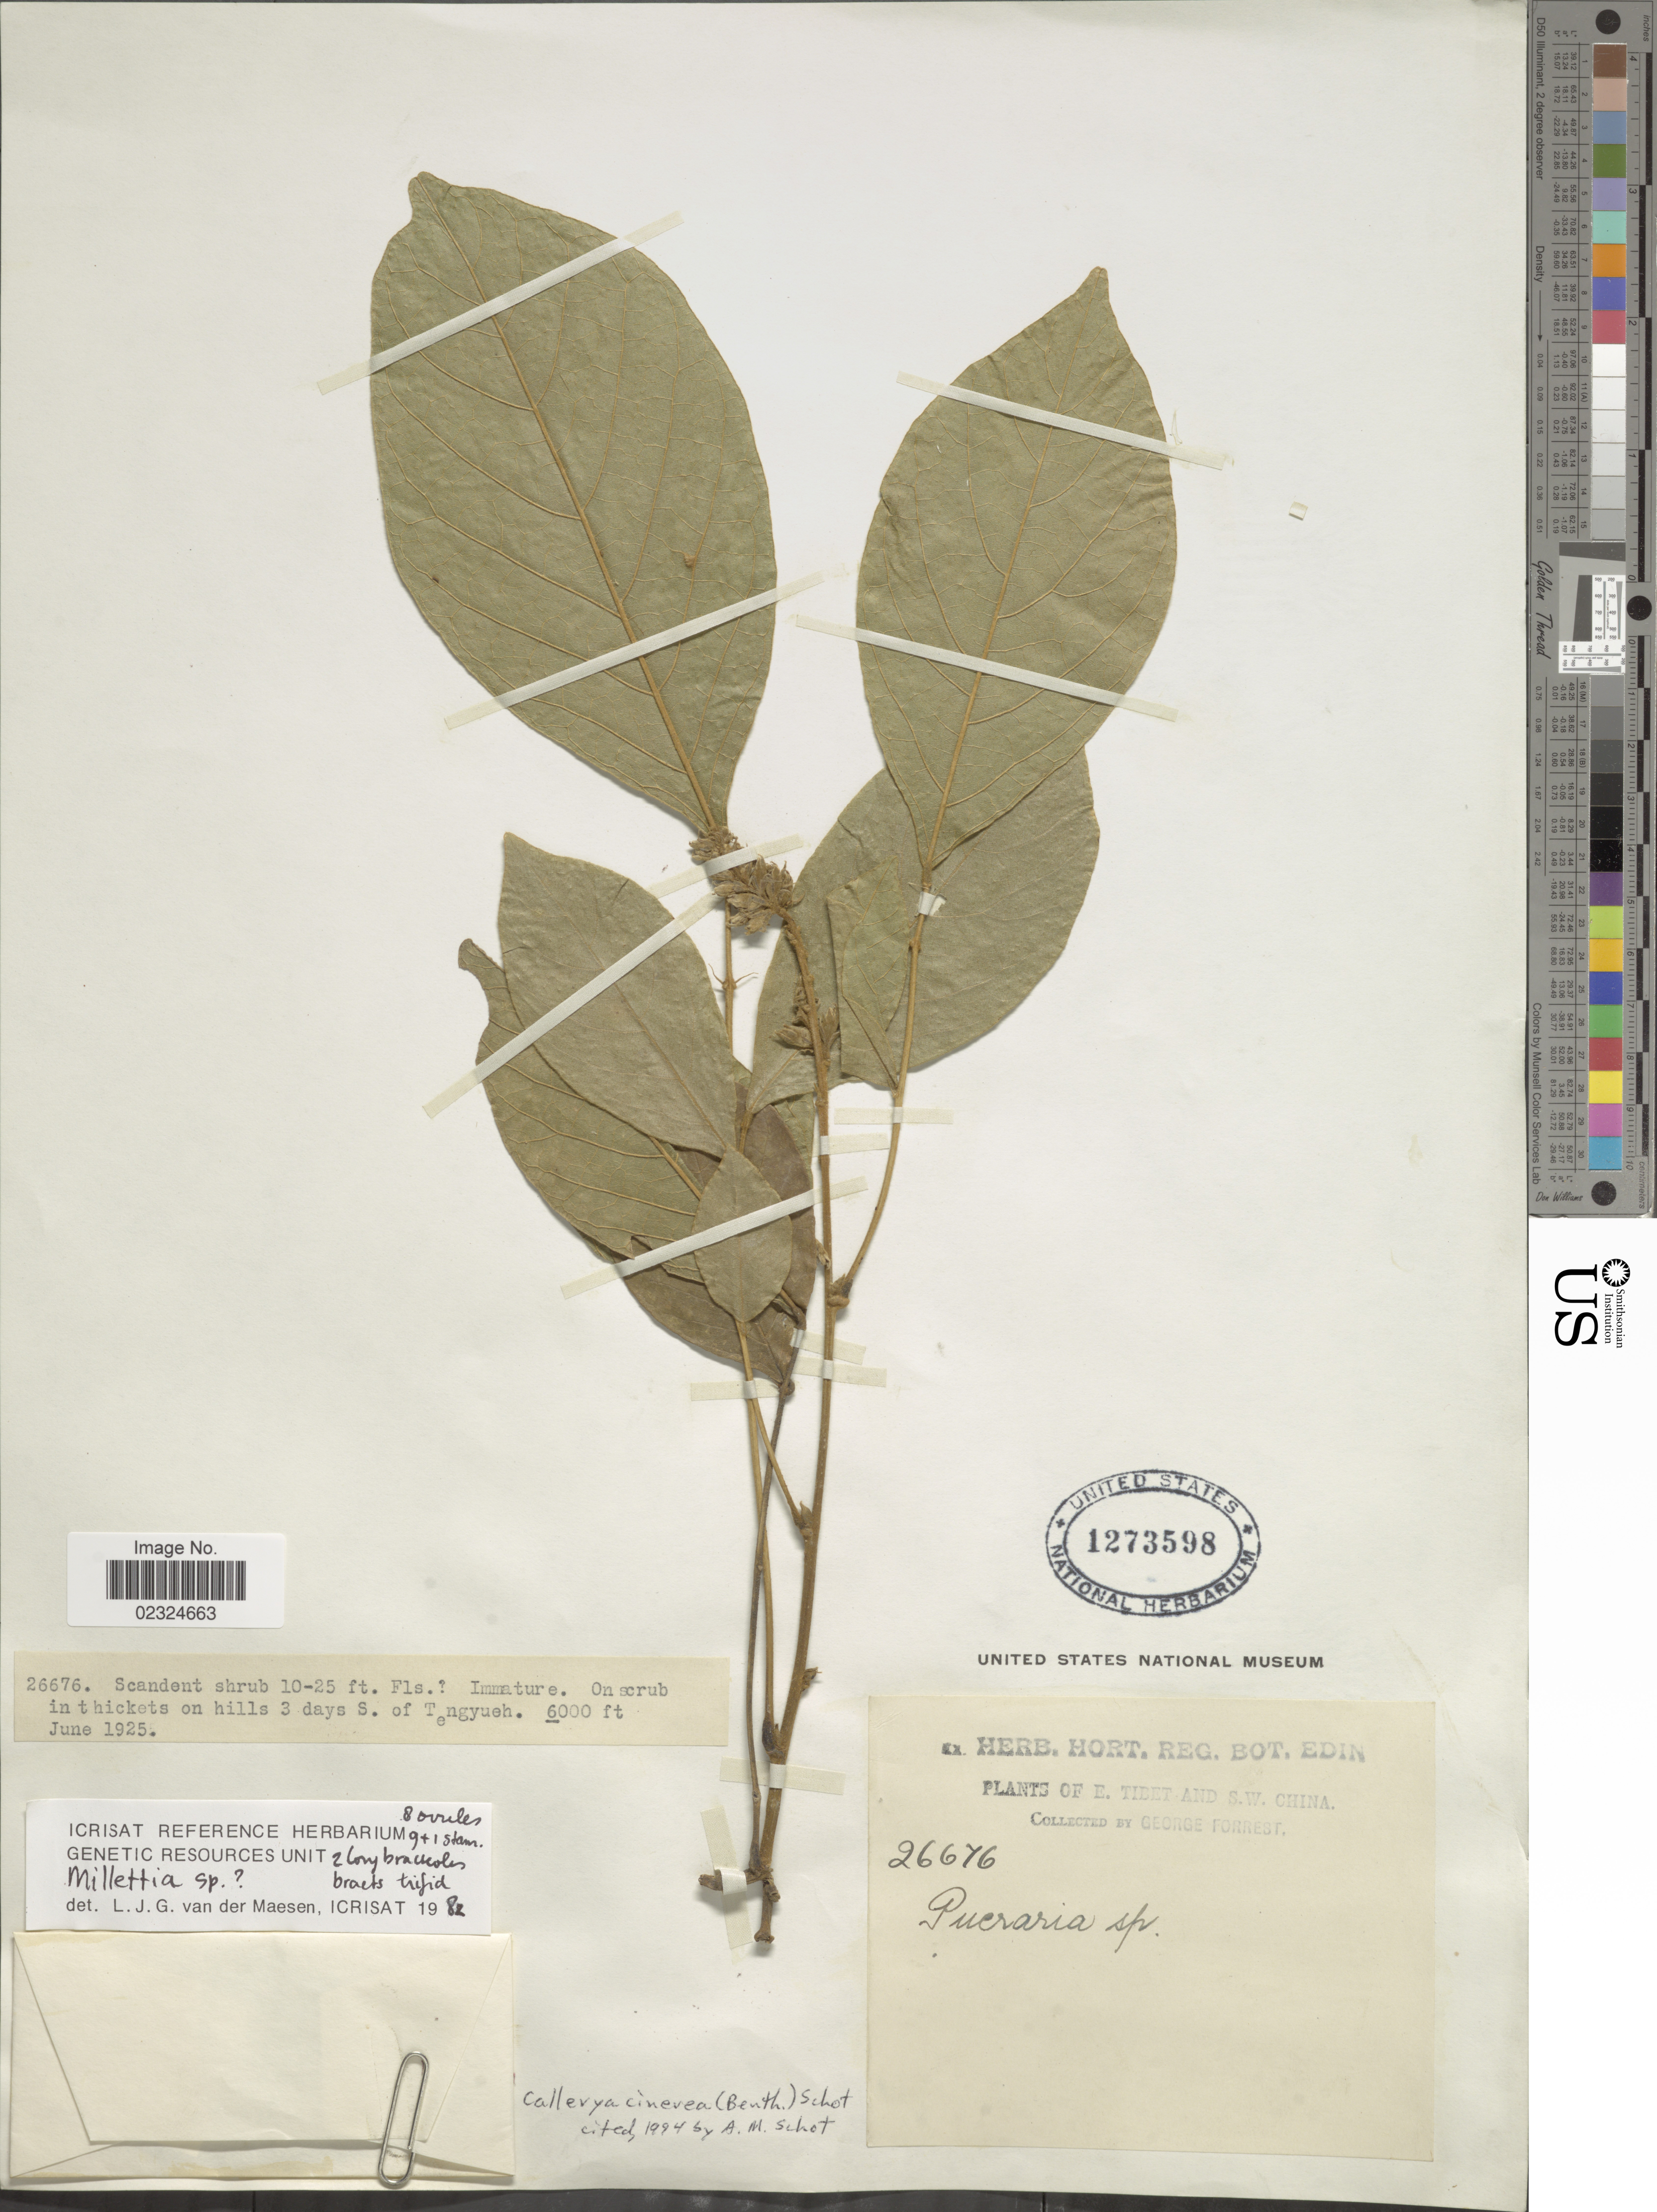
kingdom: Plantae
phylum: Tracheophyta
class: Magnoliopsida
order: Fabales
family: Fabaceae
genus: Callerya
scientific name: Callerya cinerea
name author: (Benth.) Schot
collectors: G. Forrest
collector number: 26676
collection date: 1925-06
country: China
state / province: Xizang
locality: E. Tibet and S.W. China, on hills 3 days S. of Tengyueh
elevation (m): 1829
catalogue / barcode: US 1273598